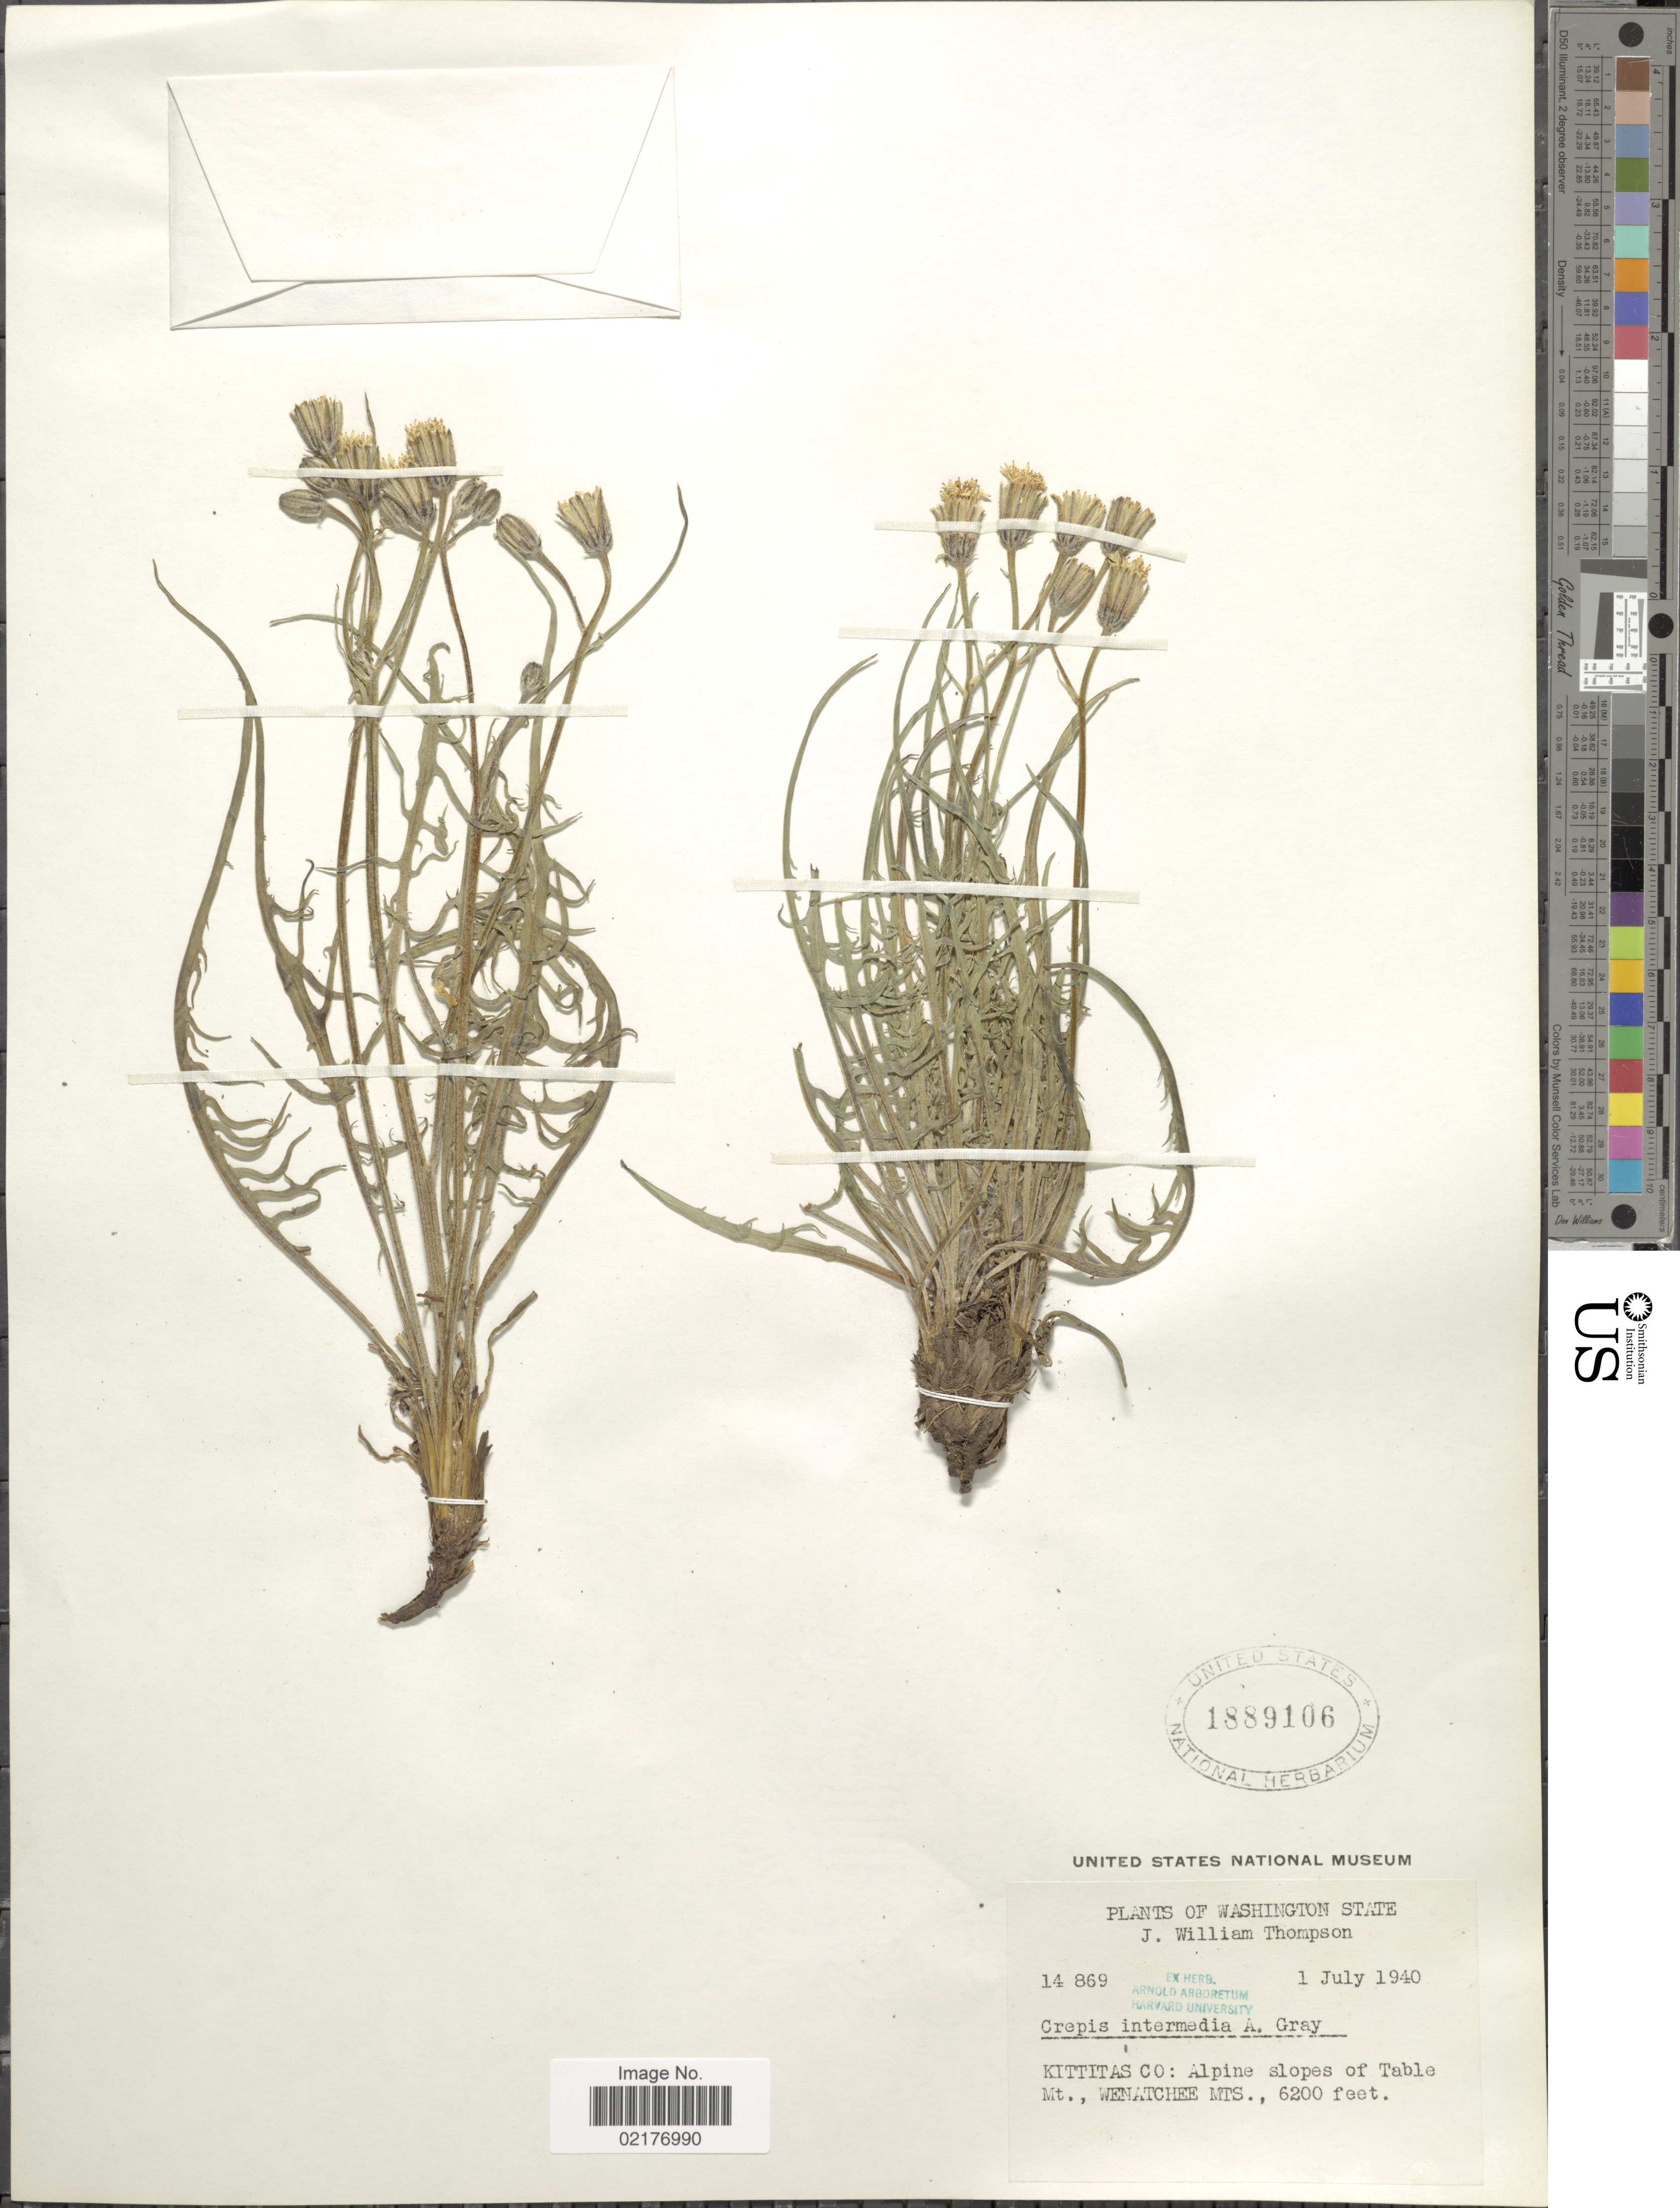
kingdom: Plantae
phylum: Tracheophyta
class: Magnoliopsida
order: Asterales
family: Asteraceae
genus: Crepis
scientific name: Crepis intermedia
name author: A. Gray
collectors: J. W. Thompson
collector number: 14869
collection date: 1940-07-01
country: United States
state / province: Washington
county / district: Kittitas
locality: Washington State, Kittitas Co: Alpine slopes of Table Mt., Wentachee Mts.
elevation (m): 1890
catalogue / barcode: US 1889106